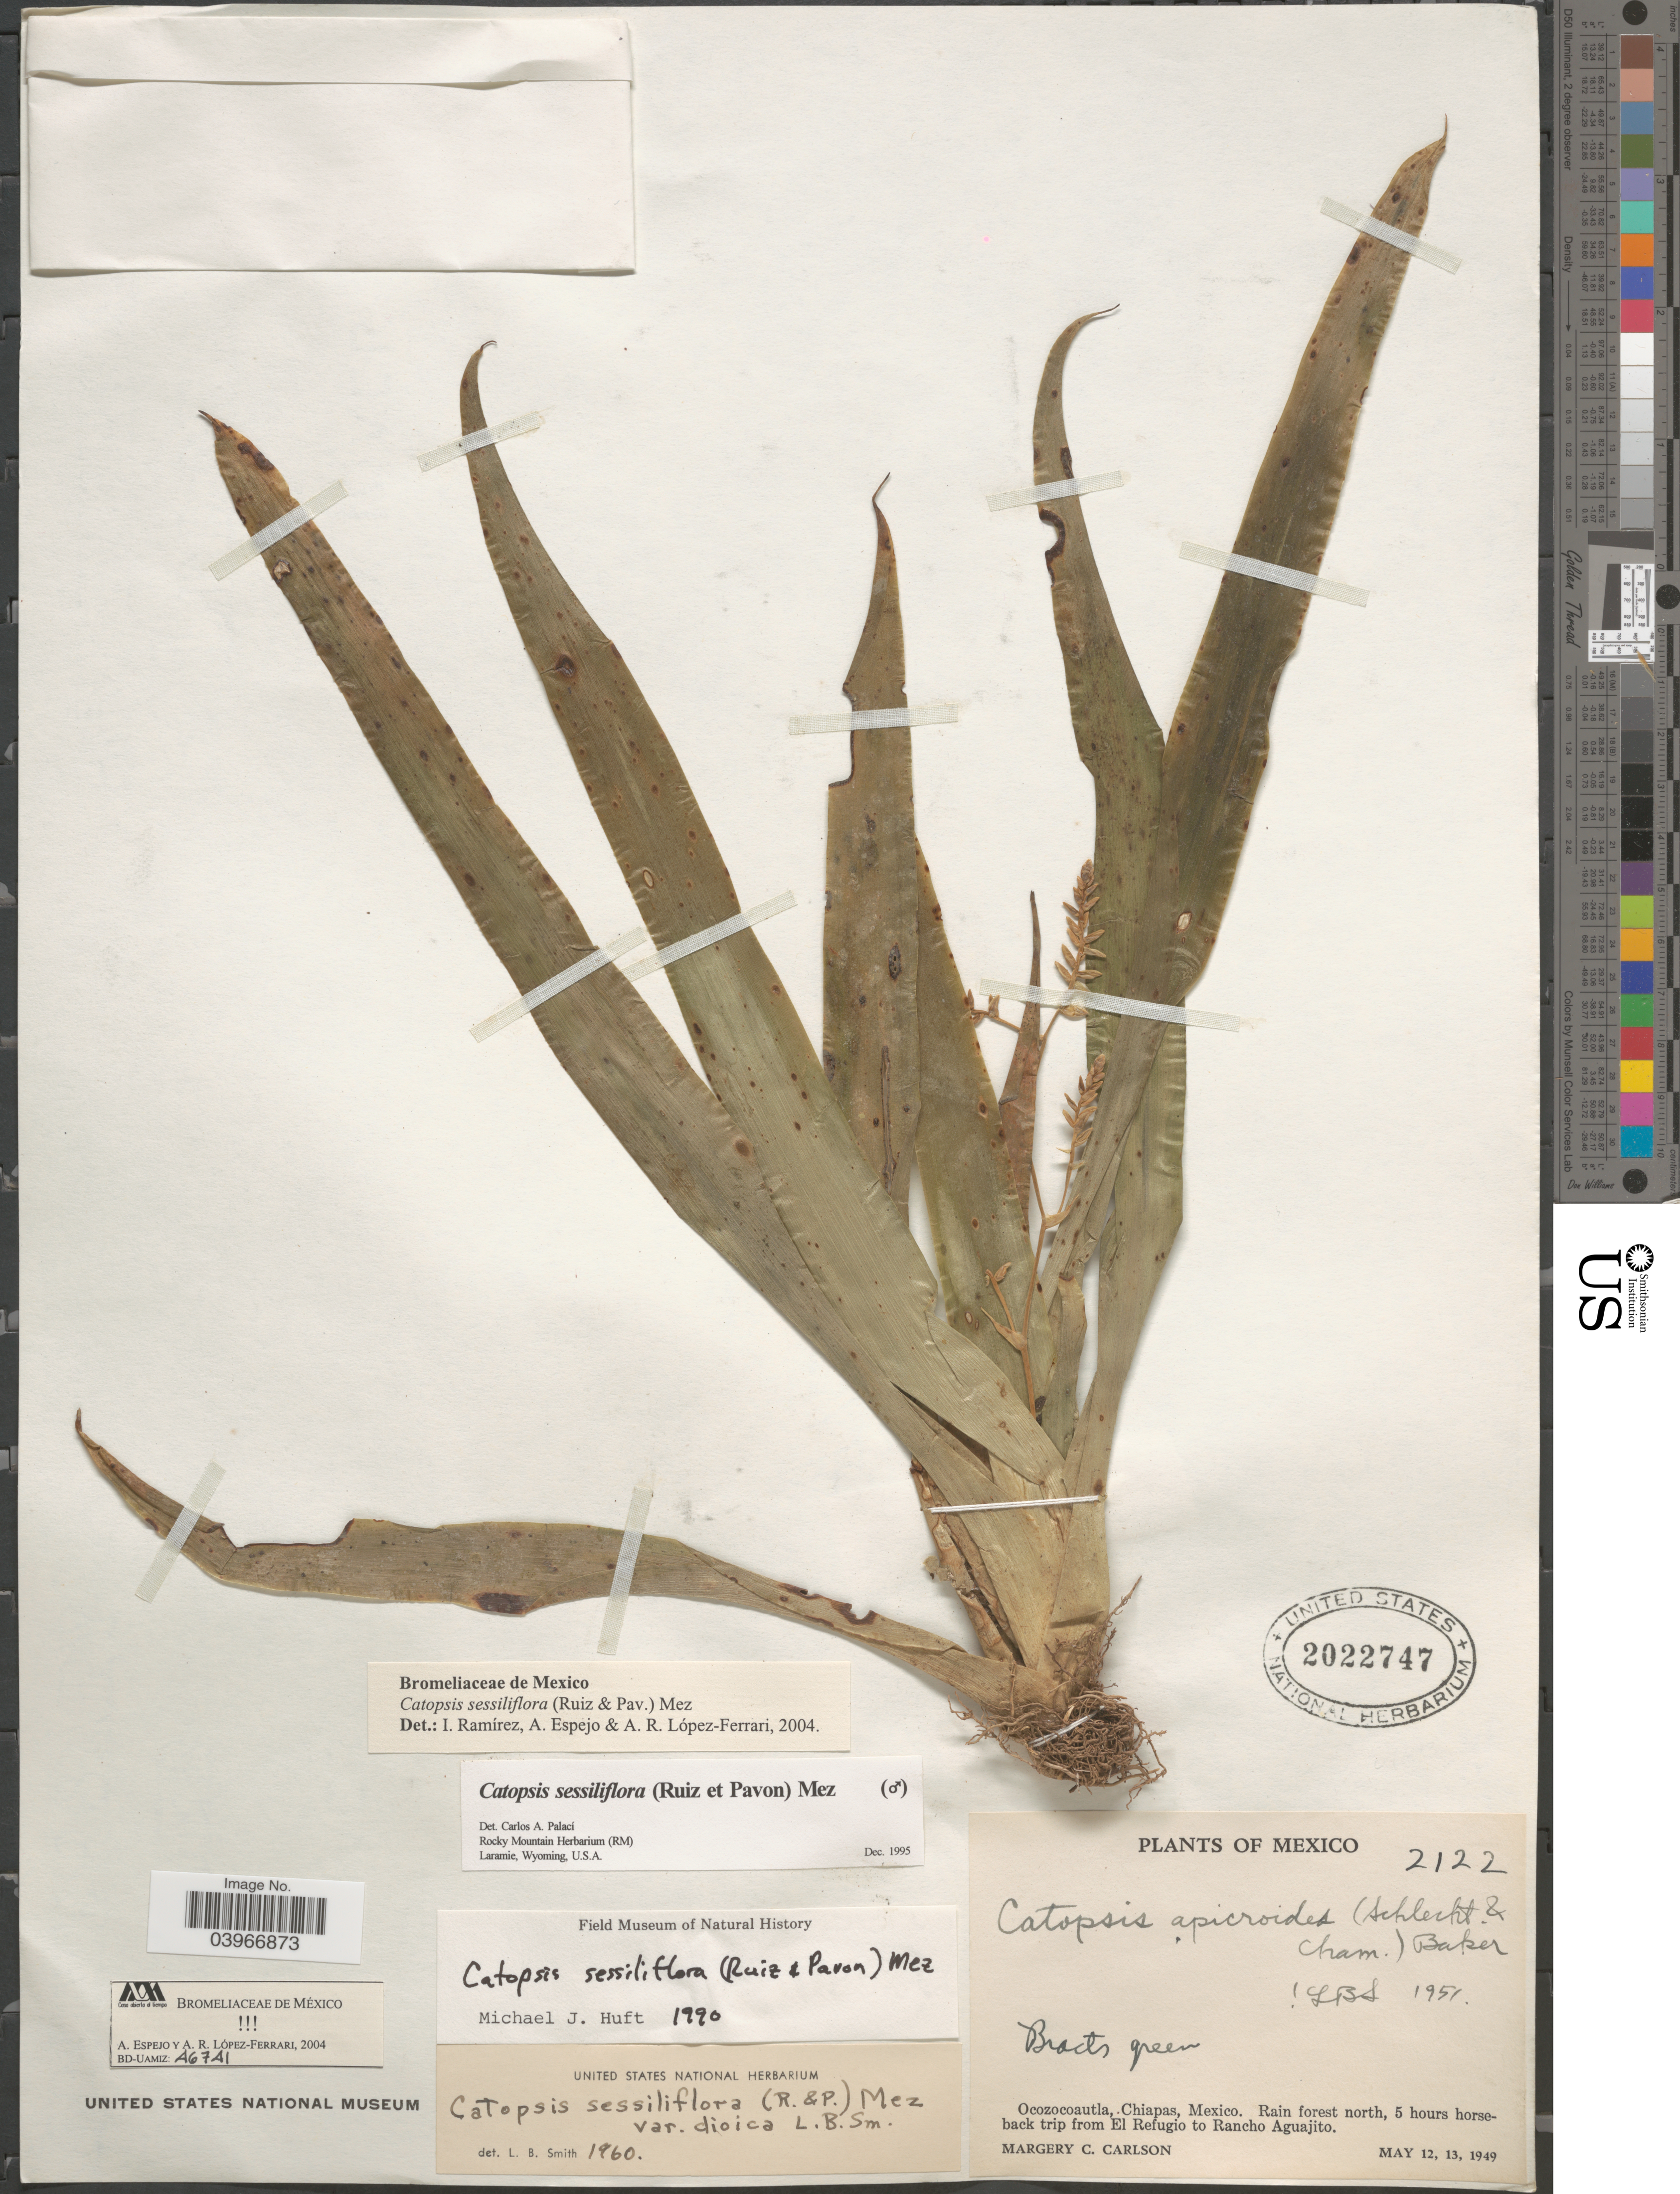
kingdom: Plantae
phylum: Tracheophyta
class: Liliopsida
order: Poales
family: Bromeliaceae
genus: Catopsis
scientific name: Catopsis sessiliflora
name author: (Ruiz & Pav.) Mez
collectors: M. C. Carlson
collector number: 2122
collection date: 1949-05-12/1949-05-13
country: Mexico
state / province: Chiapas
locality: Ocozocoautla. Rain forest north, 5 hours horse-back trip from El Refugio to Rancho Aguajito.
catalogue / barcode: US 2022747